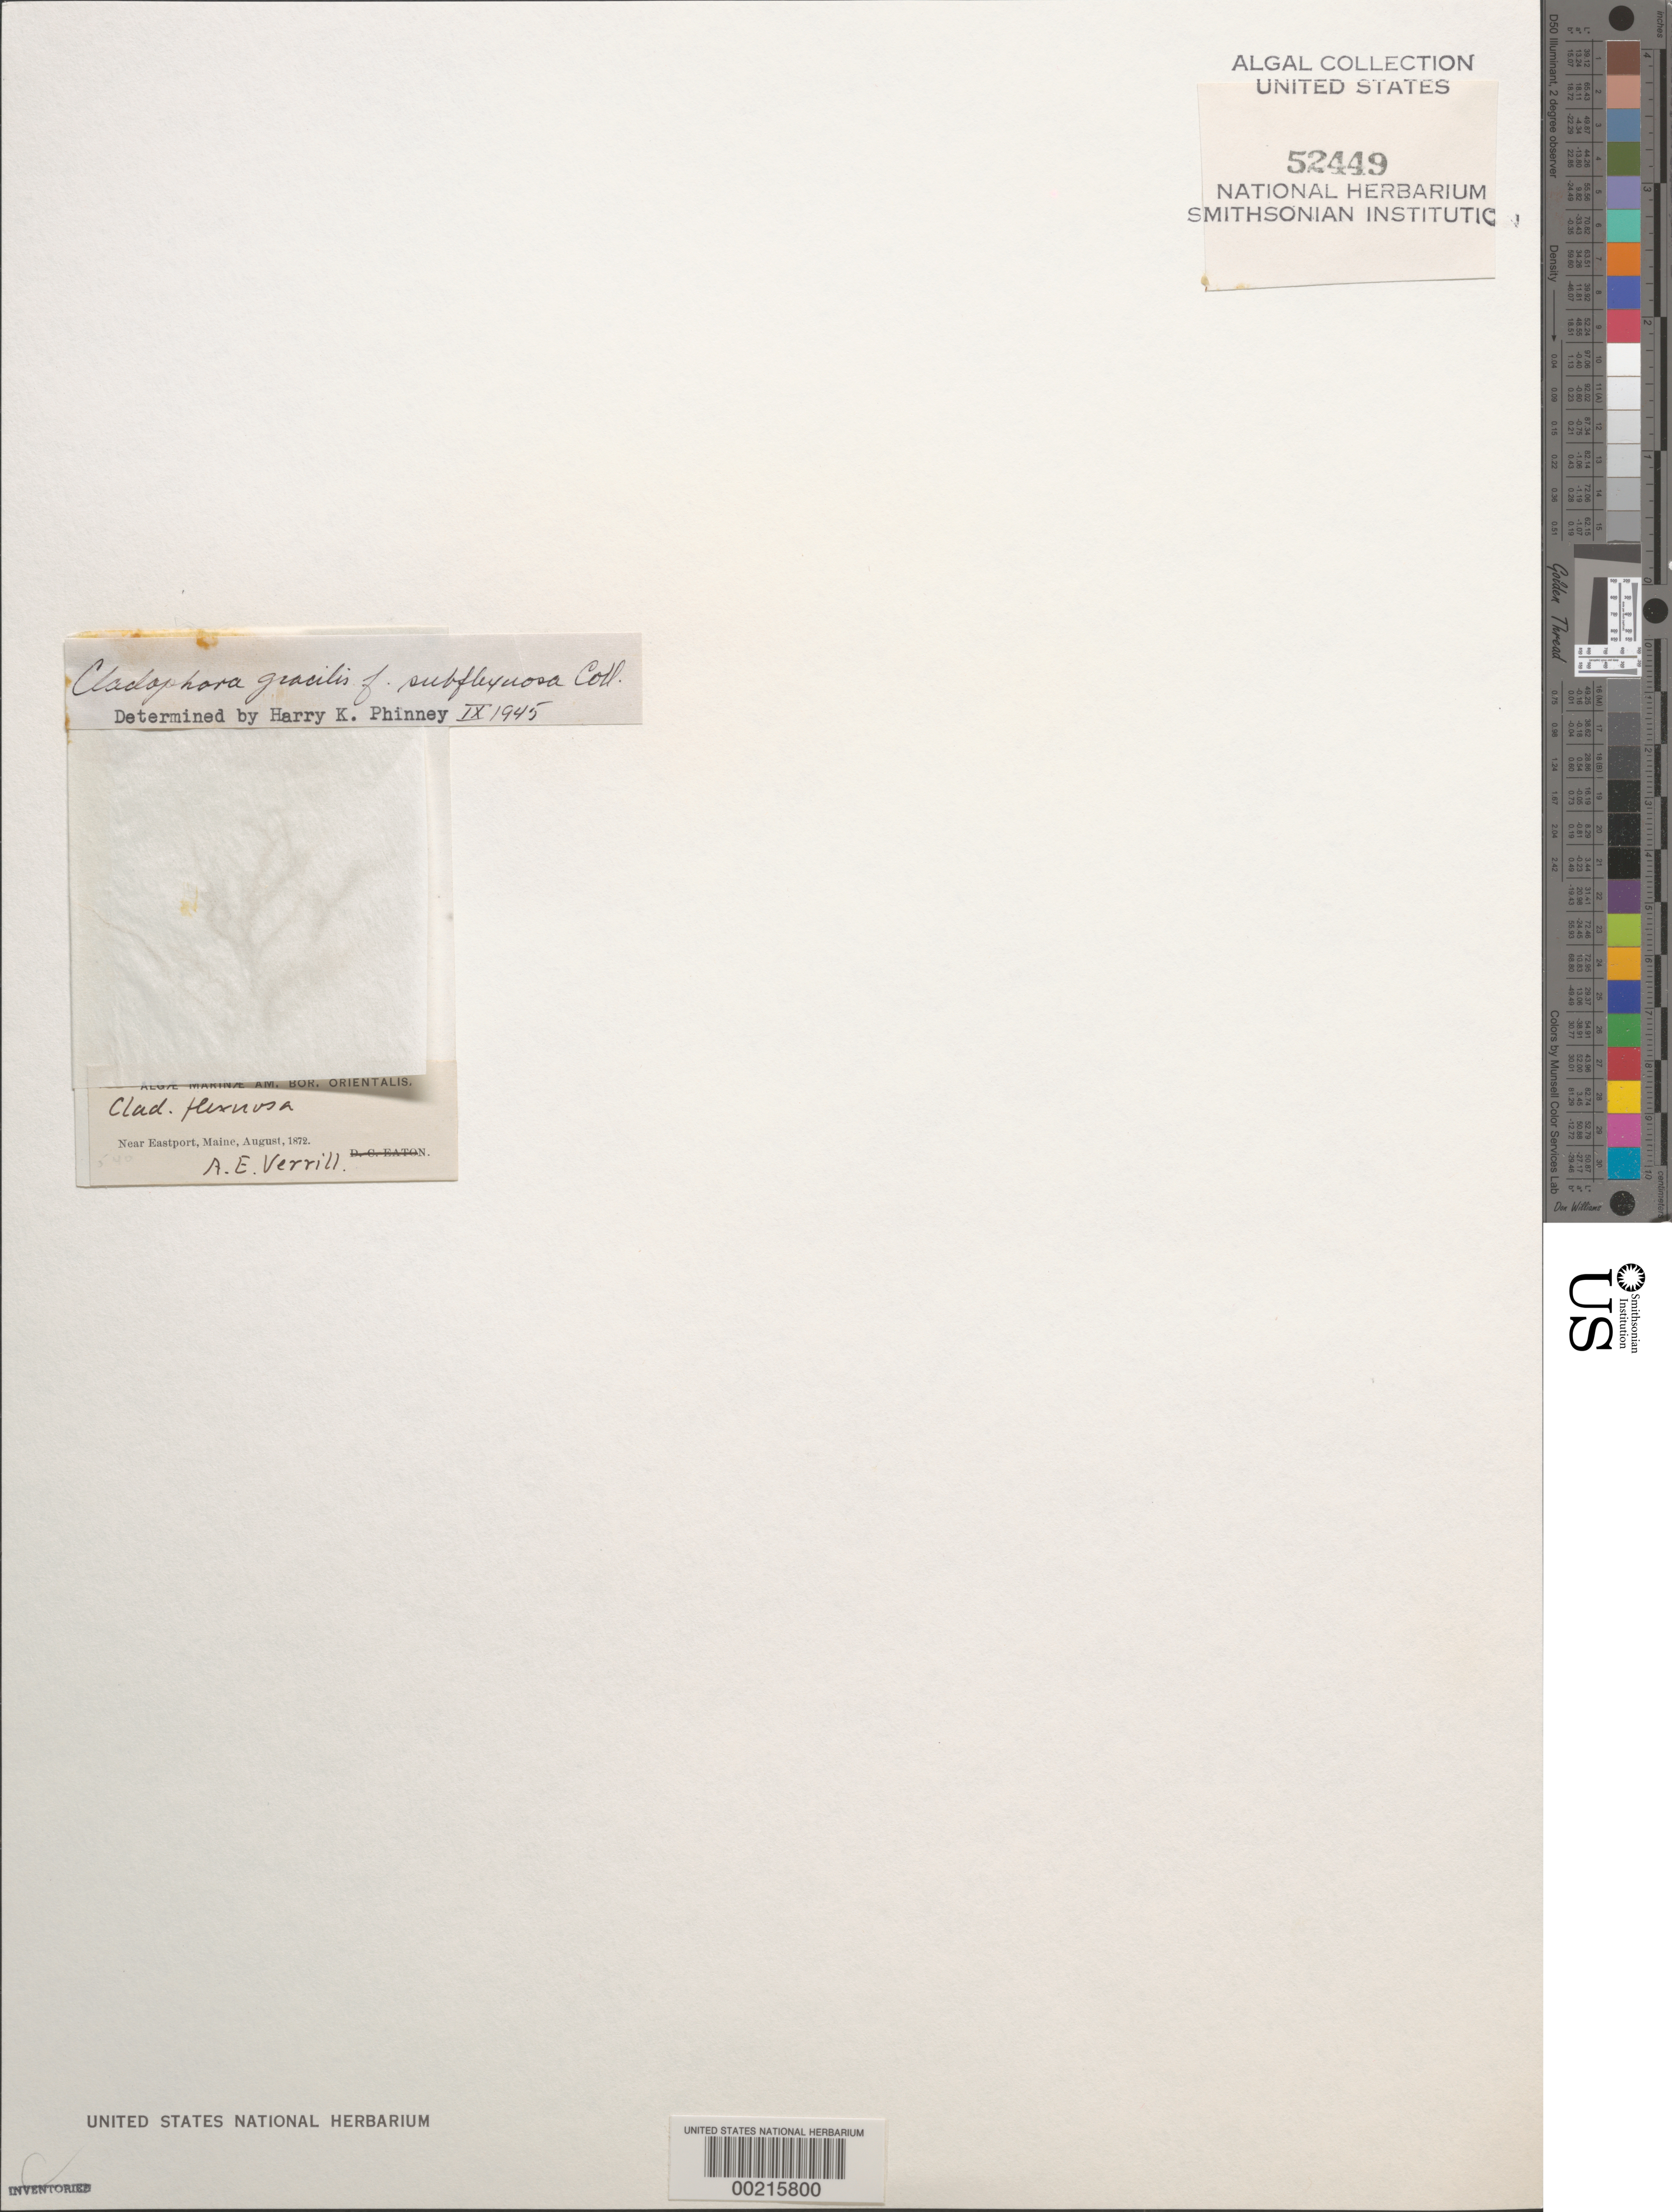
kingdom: Plantae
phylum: Chlorophyta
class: Ulvophyceae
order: Cladophorales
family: Cladophoraceae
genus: Cladophora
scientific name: Cladophora gracilis f. subflexuosa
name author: Collins in Collins et al.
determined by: Phinney, H. K.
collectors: A. Verrill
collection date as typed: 1872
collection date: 1872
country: United States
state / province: Maine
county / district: Washington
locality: Near Eastport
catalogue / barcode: US 52449